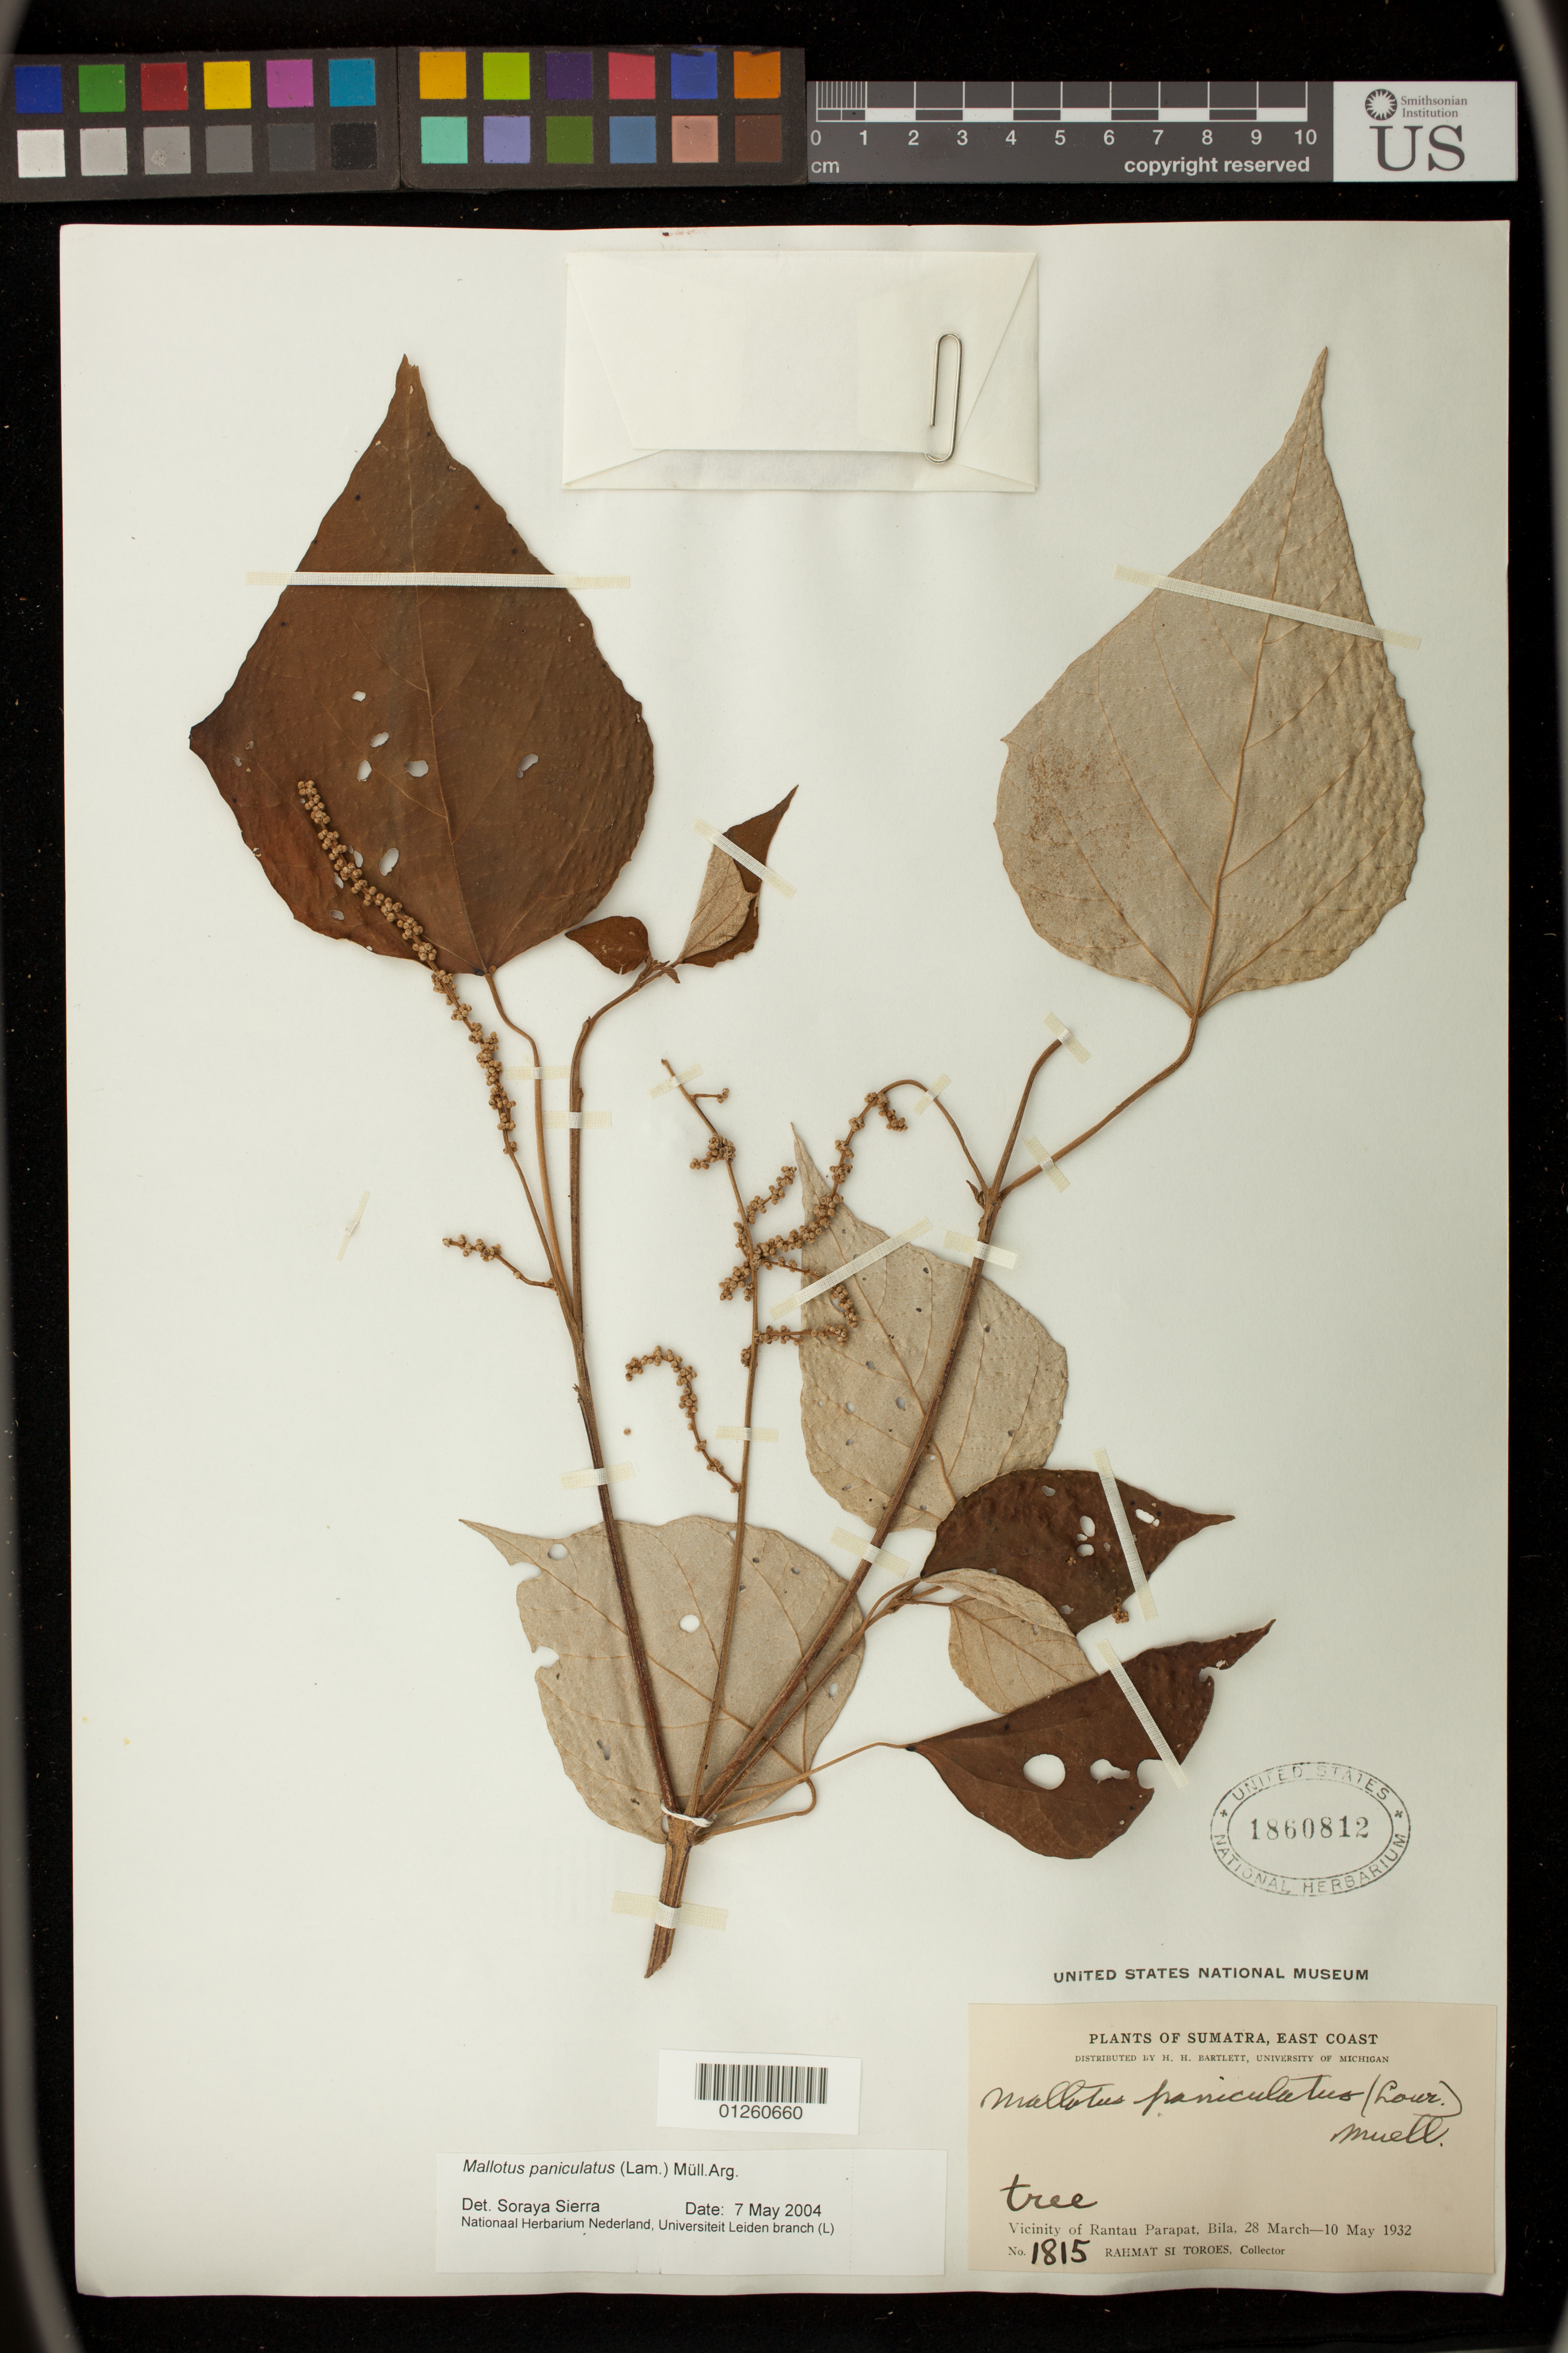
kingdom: Plantae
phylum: Tracheophyta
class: Magnoliopsida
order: Malpighiales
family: Euphorbiaceae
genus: Mallotus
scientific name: Mallotus paniculatus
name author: (Lam.) Müll. Arg.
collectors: Rahmat Si Boeea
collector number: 1815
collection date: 1932-03-28/1932-05-10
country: Indonesia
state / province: Sumatra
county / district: Sumatera Utara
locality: Vicinity of Rantau Parapat [Rantauprapat], Bila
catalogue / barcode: US 1860812